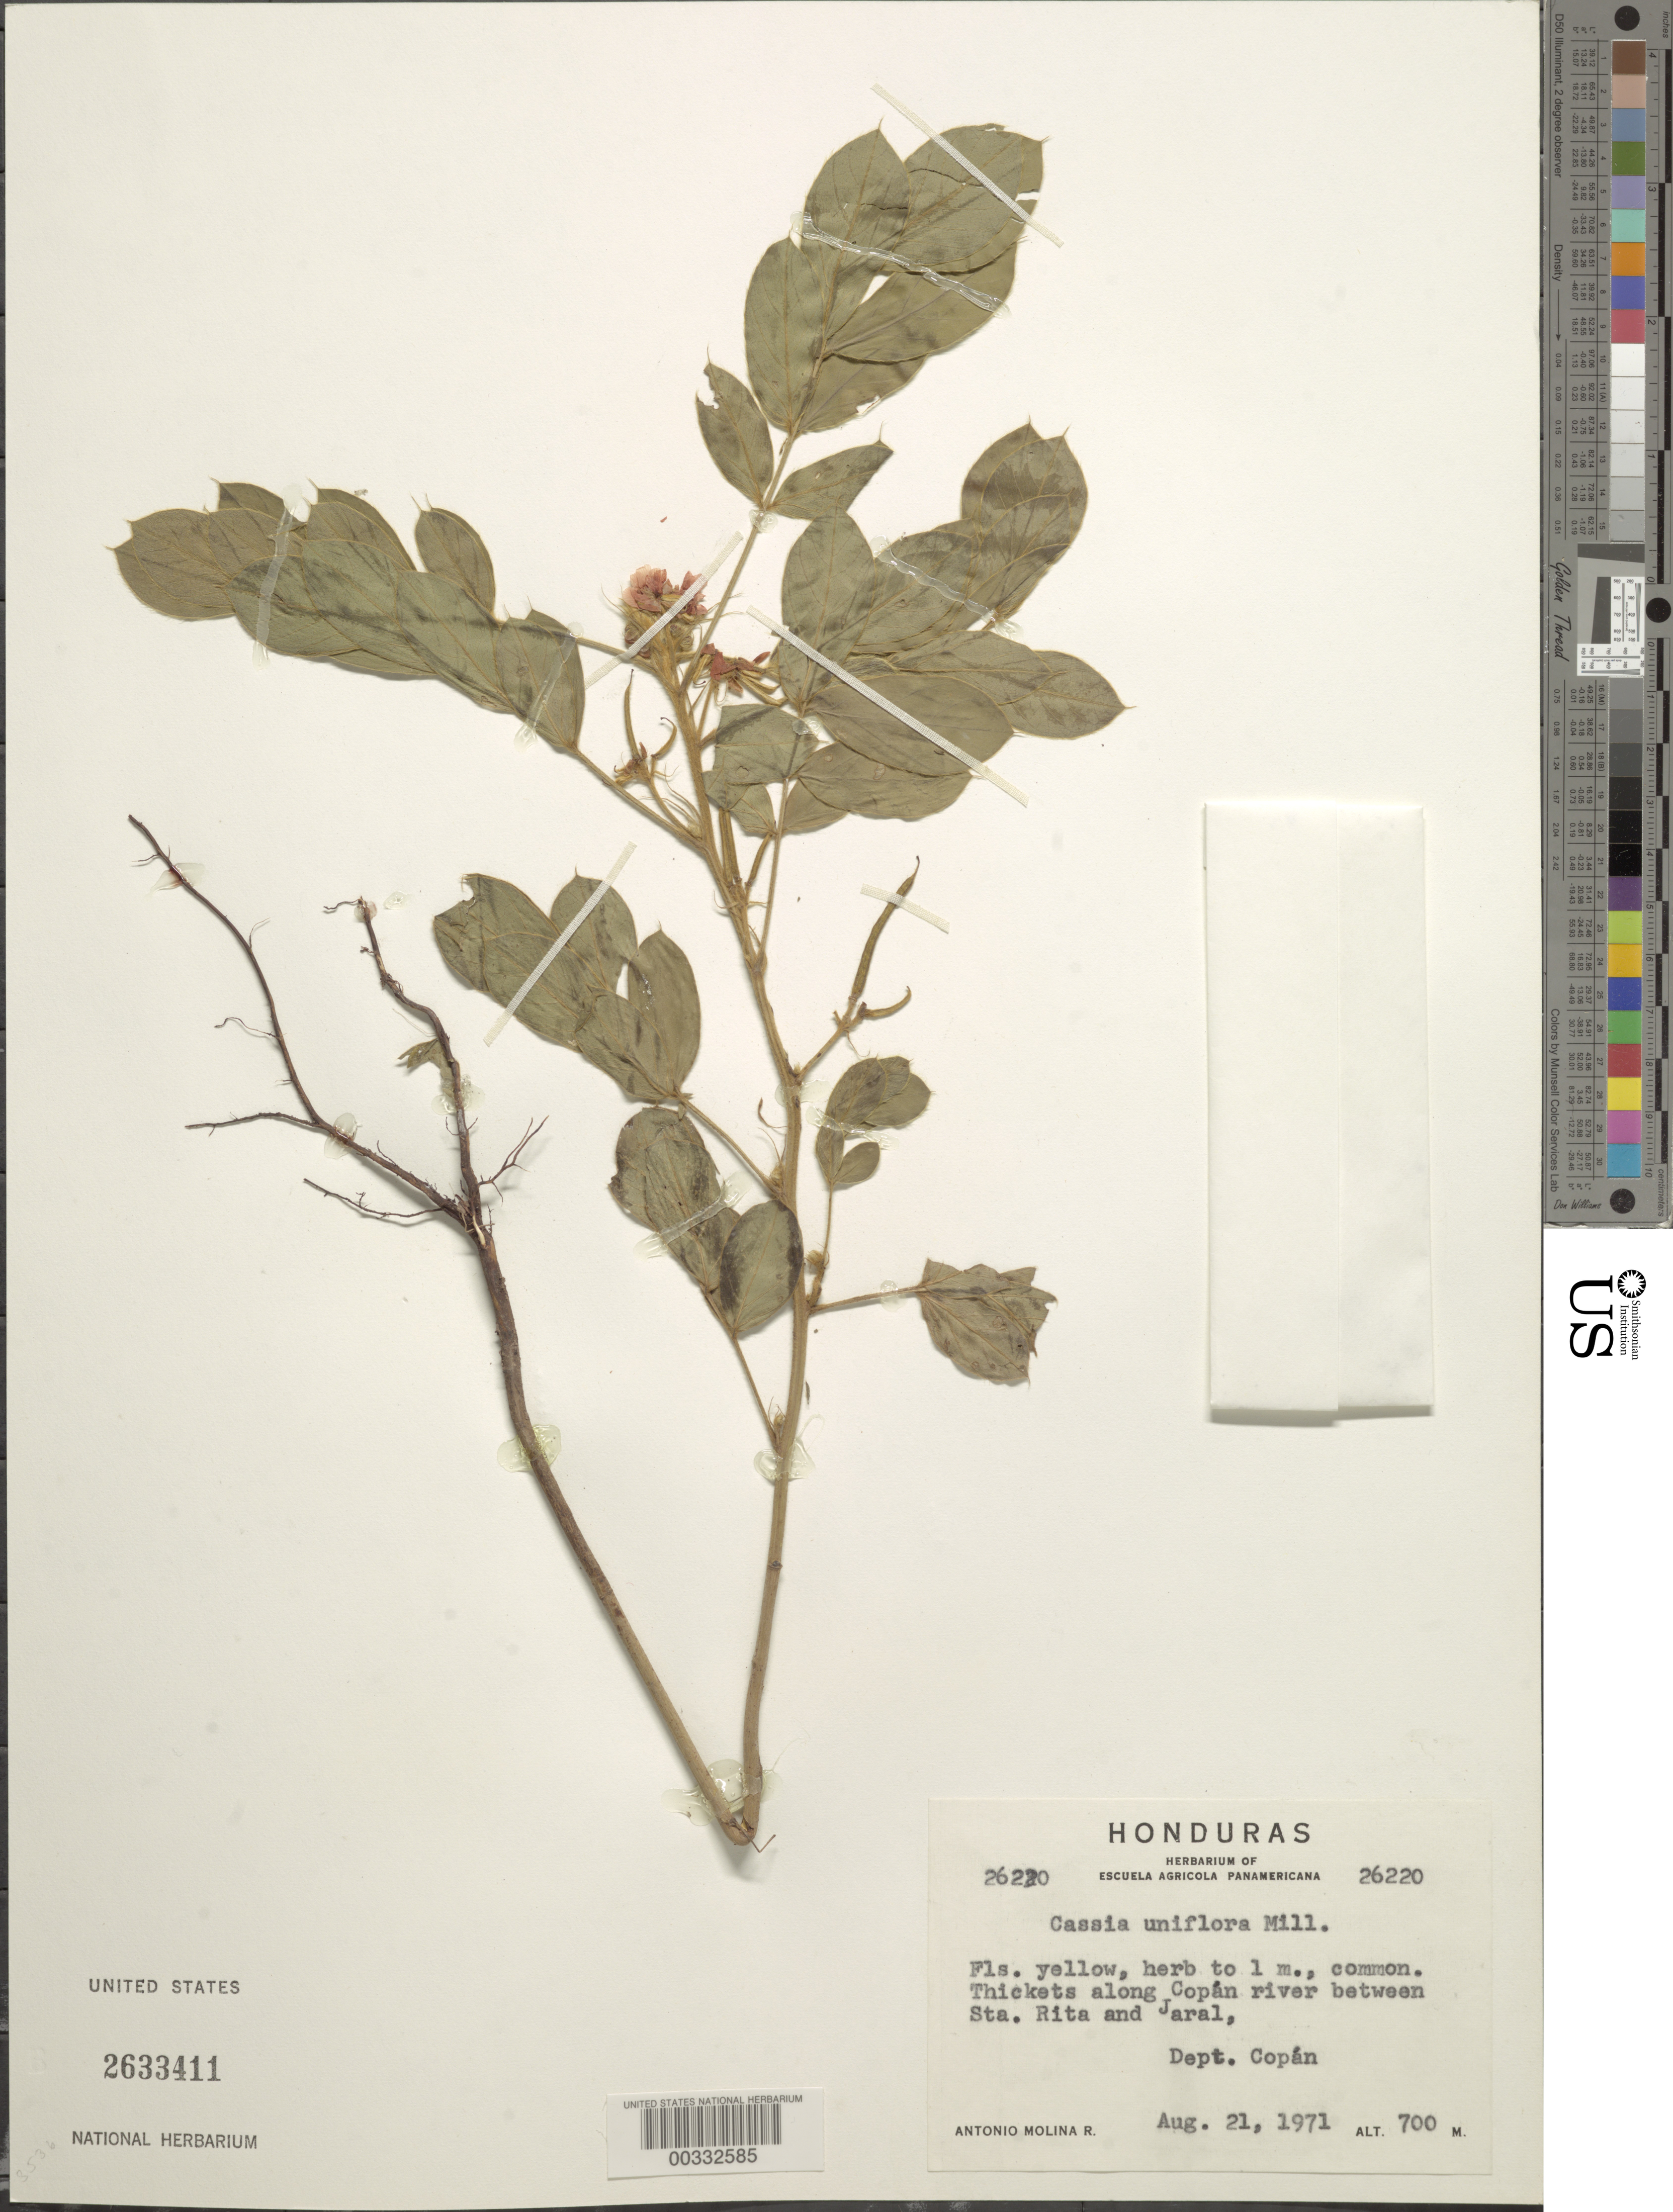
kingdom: Plantae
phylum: Tracheophyta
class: Magnoliopsida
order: Fabales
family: Fabaceae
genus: Senna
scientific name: Senna uniflora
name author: (Mill.) H.S. Irwin & Barneby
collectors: A. Molina R.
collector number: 26270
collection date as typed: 21 Aug 1971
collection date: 1971-08-21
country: Honduras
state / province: Copán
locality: Along Copán River between Sta. Rita and Jaral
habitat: Thickets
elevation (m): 700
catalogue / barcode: US 2633411